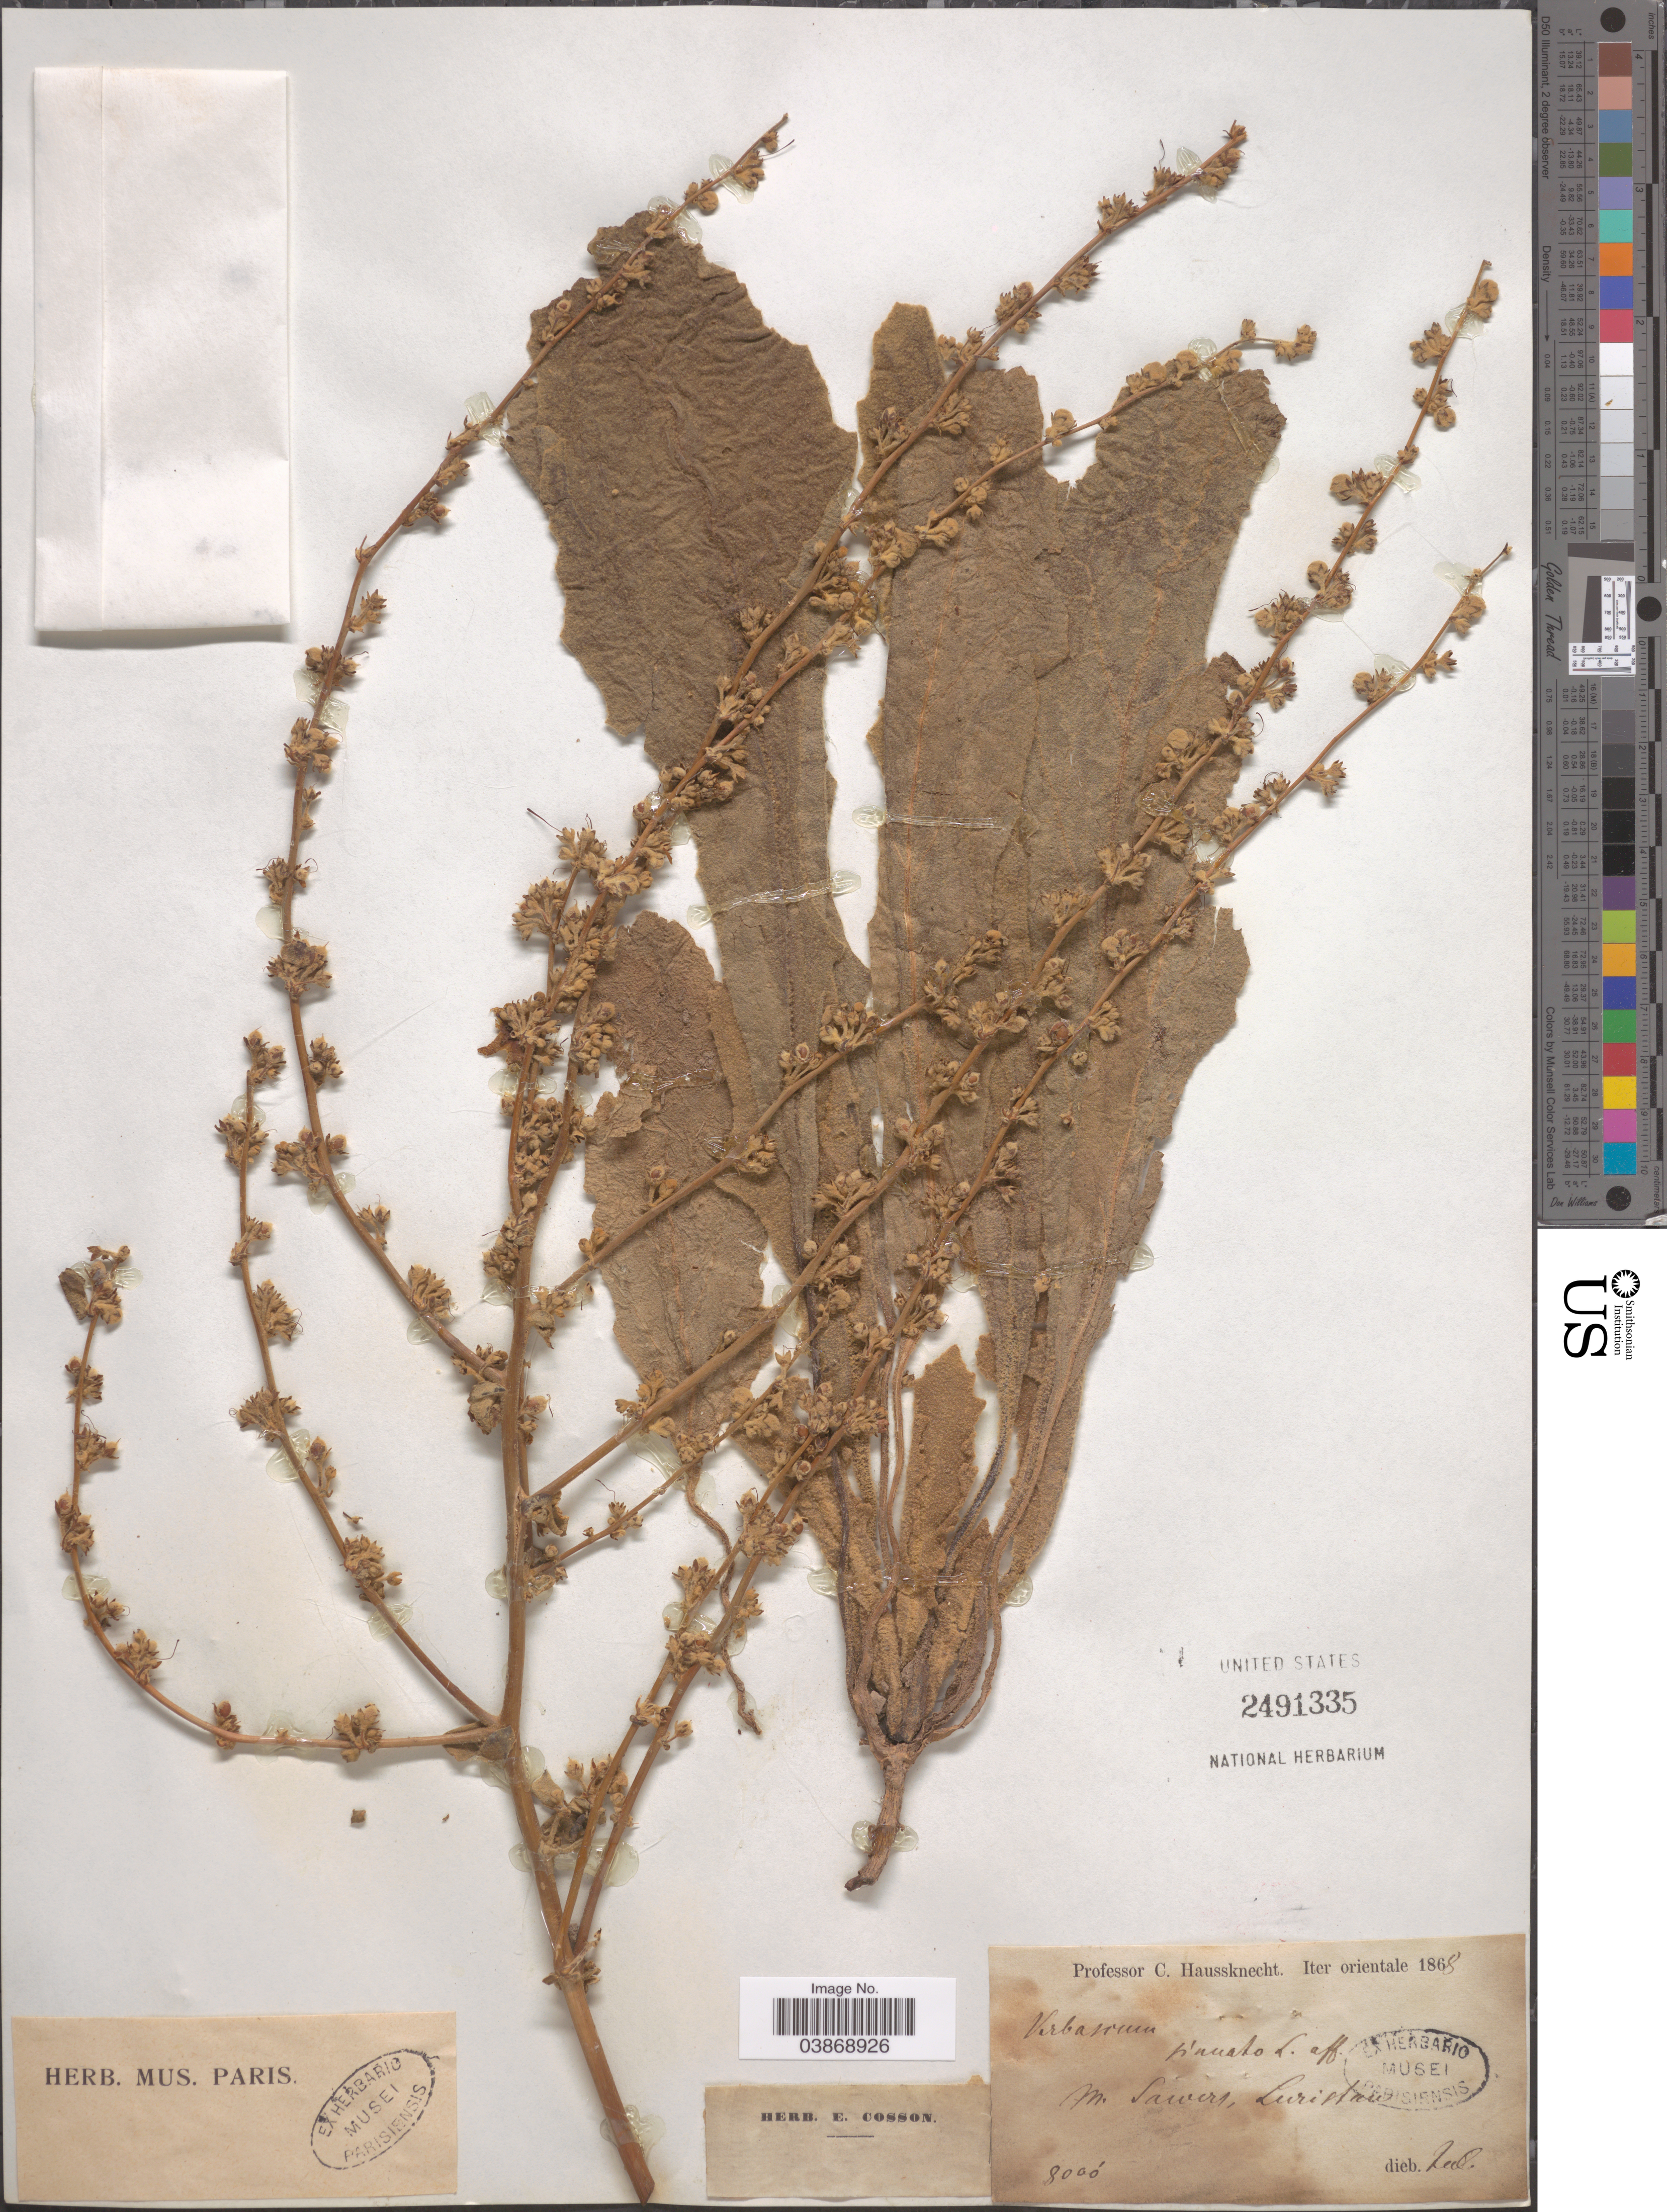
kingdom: Plantae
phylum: Tracheophyta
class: Magnoliopsida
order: Lamiales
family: Scrophulariaceae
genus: Verbascum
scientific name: Verbascum sinuatum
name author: L.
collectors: C. Haussknecht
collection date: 1868-07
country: Iran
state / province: Lorestan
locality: M. Sawers [interpreted], Luristan.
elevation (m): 2438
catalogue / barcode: US 2491335